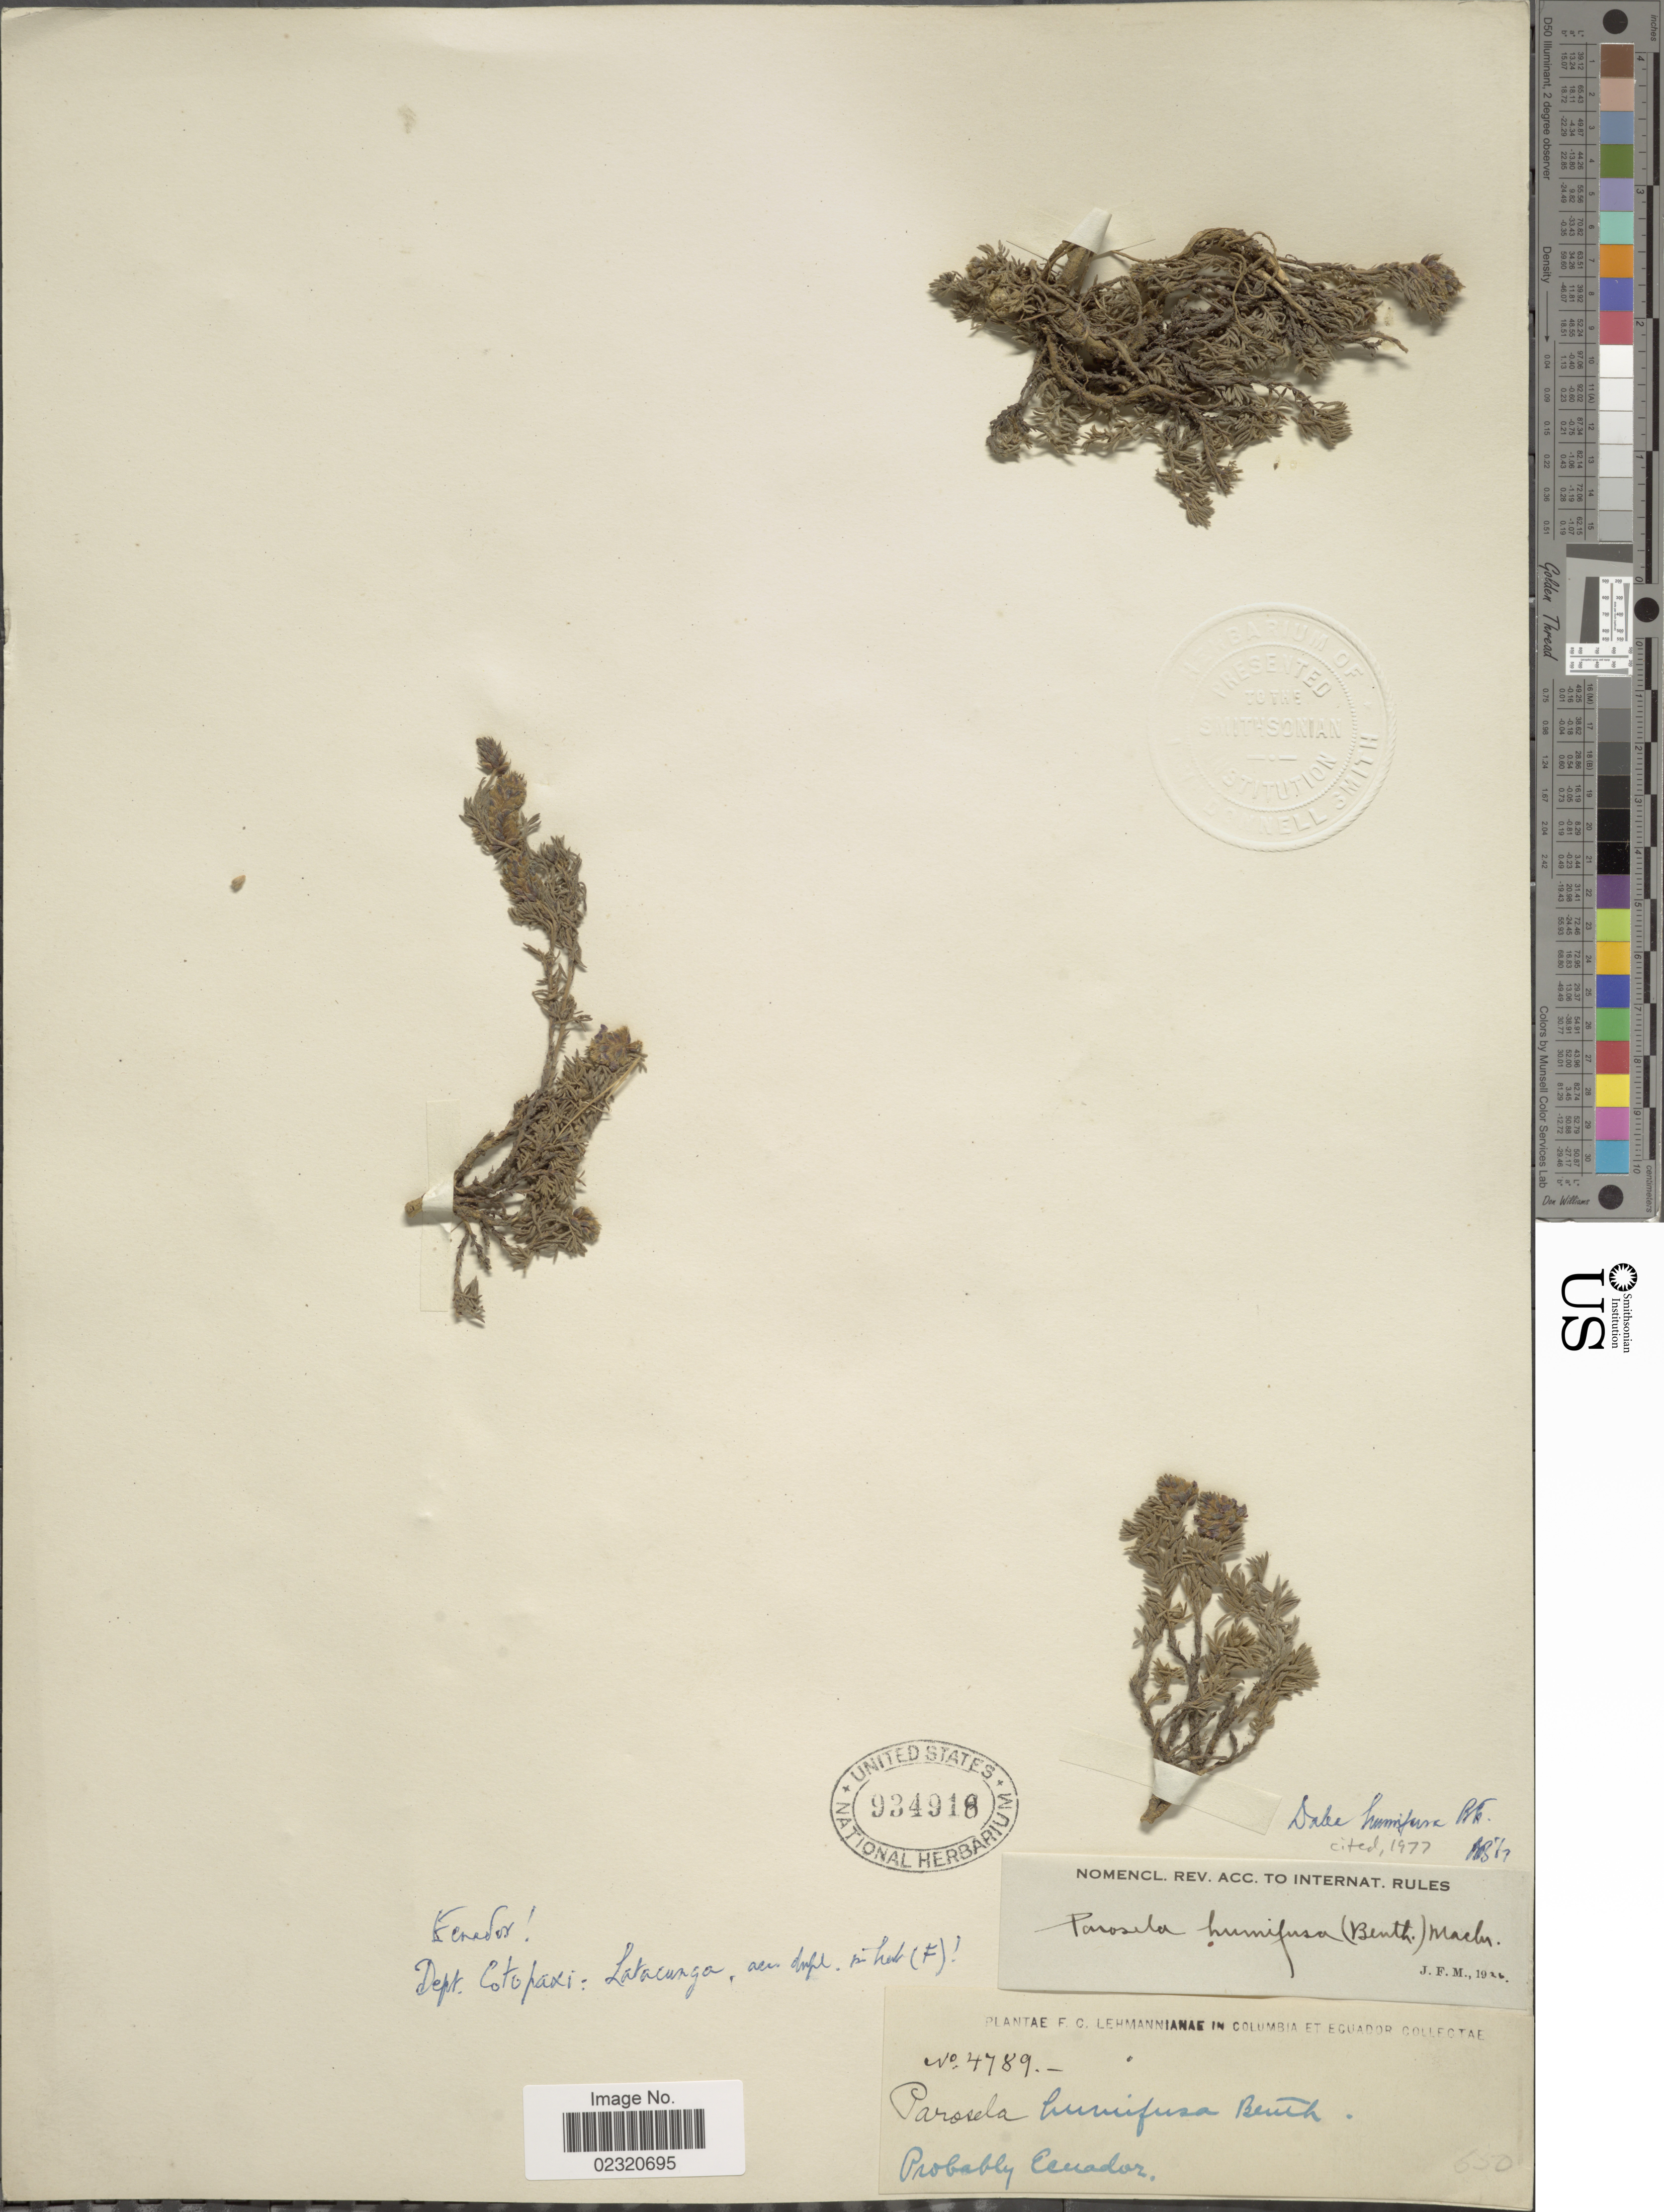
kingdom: Plantae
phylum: Tracheophyta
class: Magnoliopsida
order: Fabales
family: Fabaceae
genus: Dalea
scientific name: Dalea humifusa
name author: Benth.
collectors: -. Lehmann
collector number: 4789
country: Ecuador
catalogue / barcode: US 934918